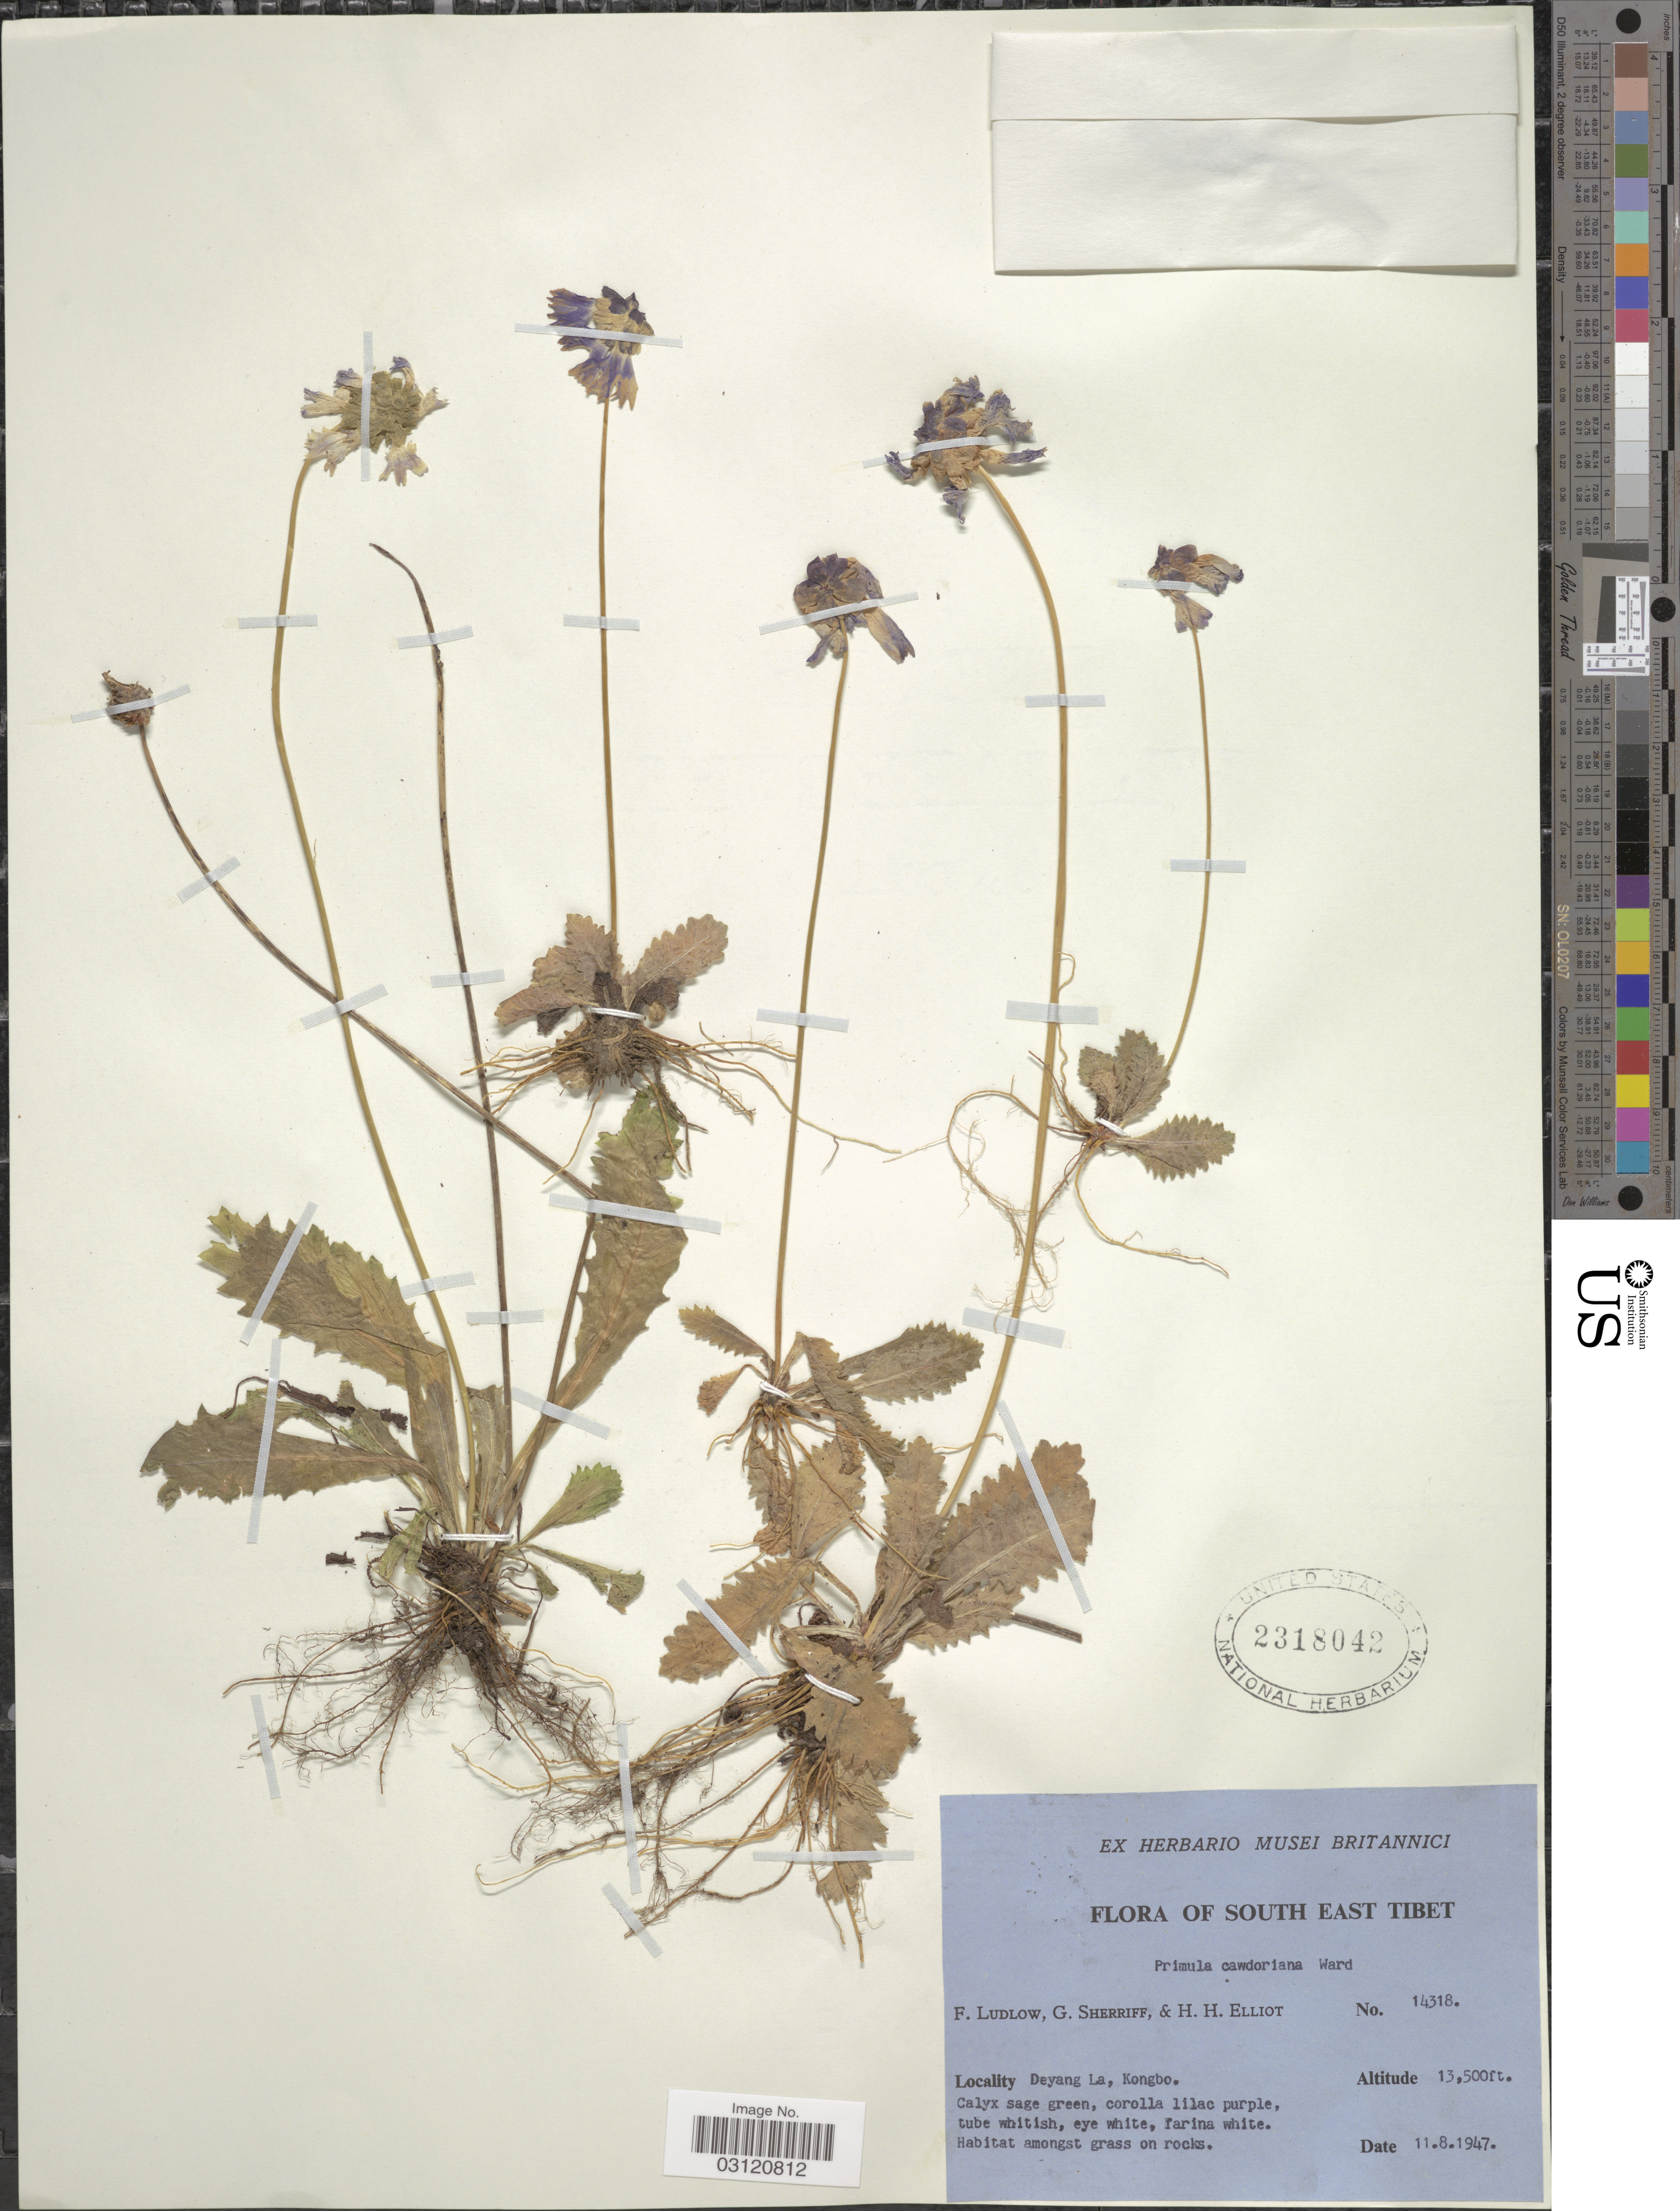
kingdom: Plantae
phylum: Tracheophyta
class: Magnoliopsida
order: Ericales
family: Primulaceae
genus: Primula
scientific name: Primula cawdoriana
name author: Kingdon-Ward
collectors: F. Ludlow, G. Sherriff & H. H. Elliot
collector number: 14318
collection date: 1947-08-11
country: China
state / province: Xizang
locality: South East Tibet. Deyang La, Kongbo.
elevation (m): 4115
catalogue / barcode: US 2318042